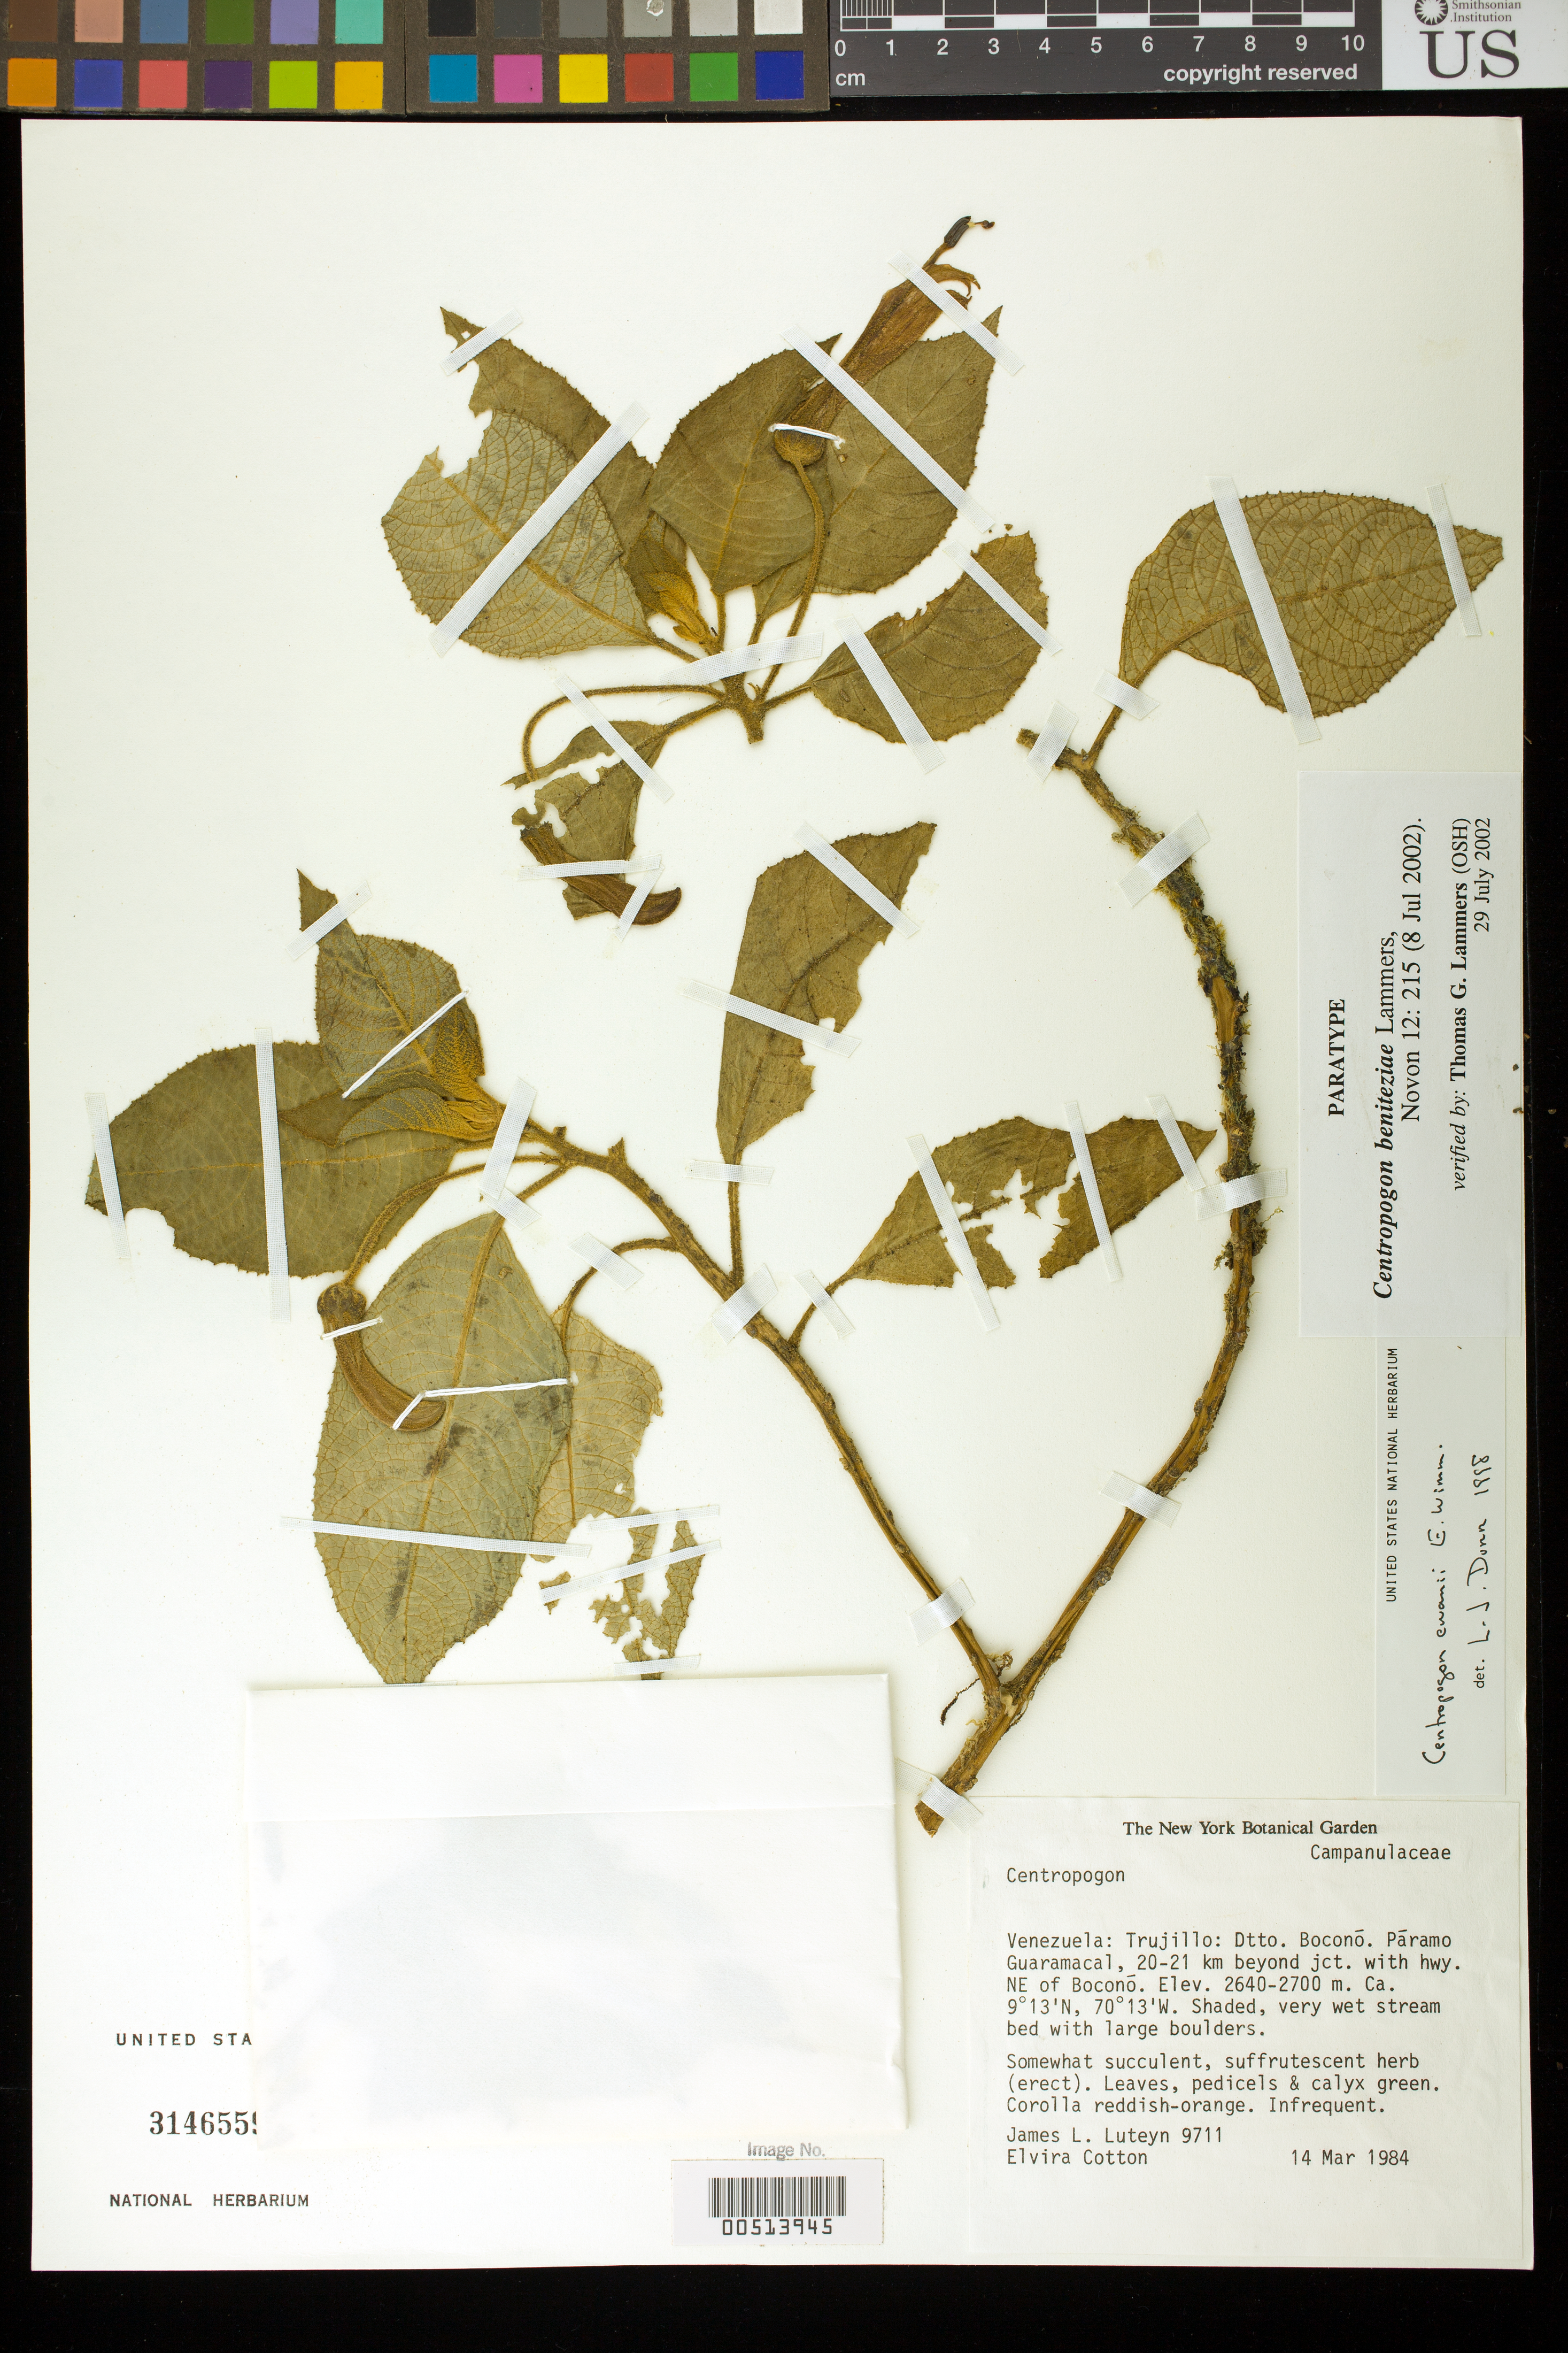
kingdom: Plantae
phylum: Tracheophyta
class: Magnoliopsida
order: Asterales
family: Campanulaceae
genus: Centropogon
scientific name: Centropogon sp.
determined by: Dorr, L. J., (BOT), Smithsonian Institution - National Museum of Natural History (UNITED STATES)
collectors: J. L. Luteyn & E. Cotton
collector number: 9711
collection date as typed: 14 Mar 1984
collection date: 1984-03-14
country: Venezuela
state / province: Trujillo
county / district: Boconó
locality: Páramo de Guaramacal, 20-21 km beyond jct with hwy NE of Boconó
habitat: Shaded, very wet stream bed with large boulders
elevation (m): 2640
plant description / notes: NY, OSH, PORT, US, VEN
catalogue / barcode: US 3146559